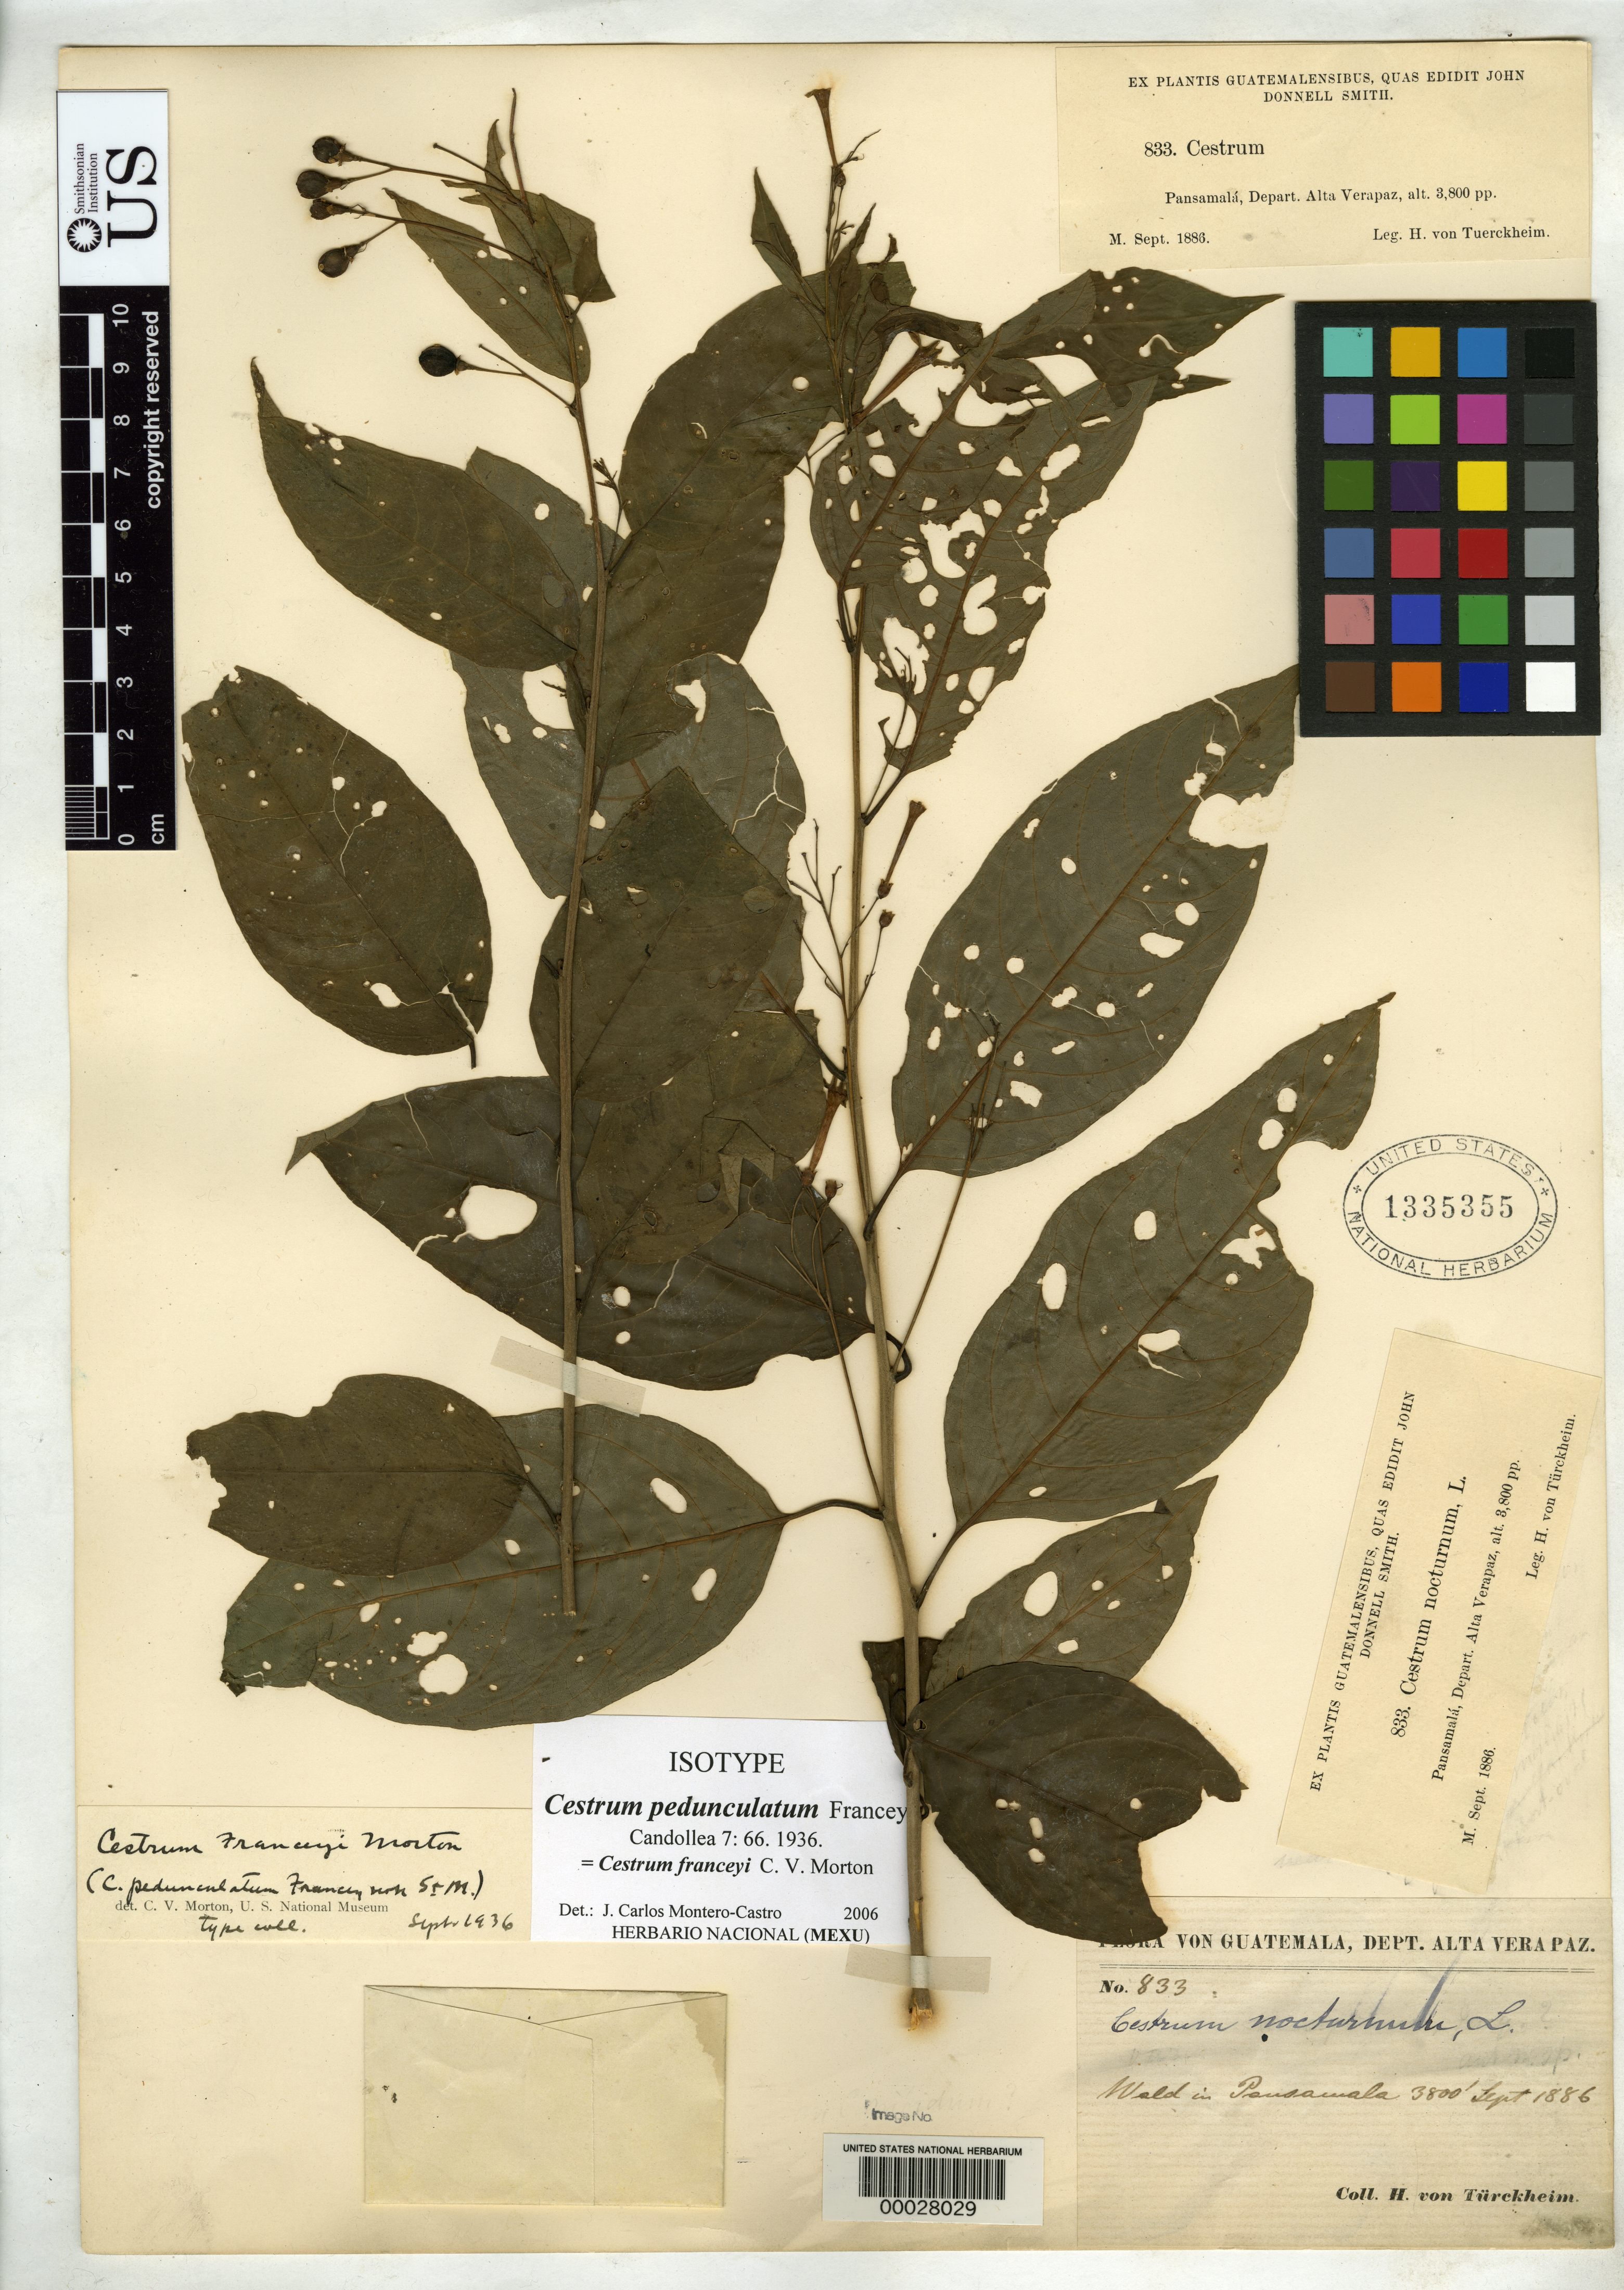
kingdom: Plantae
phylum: Tracheophyta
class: Magnoliopsida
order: Solanales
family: Solanaceae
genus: Cestrum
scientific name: Cestrum pedunculatum Francey, nom. illeg.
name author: Francey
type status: Isotype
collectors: H. von Türckheim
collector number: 833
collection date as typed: Sep 1886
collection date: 1886-09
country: Guatemala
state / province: Alta Verapaz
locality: Pansamalá.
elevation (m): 1150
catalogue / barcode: US 1335355